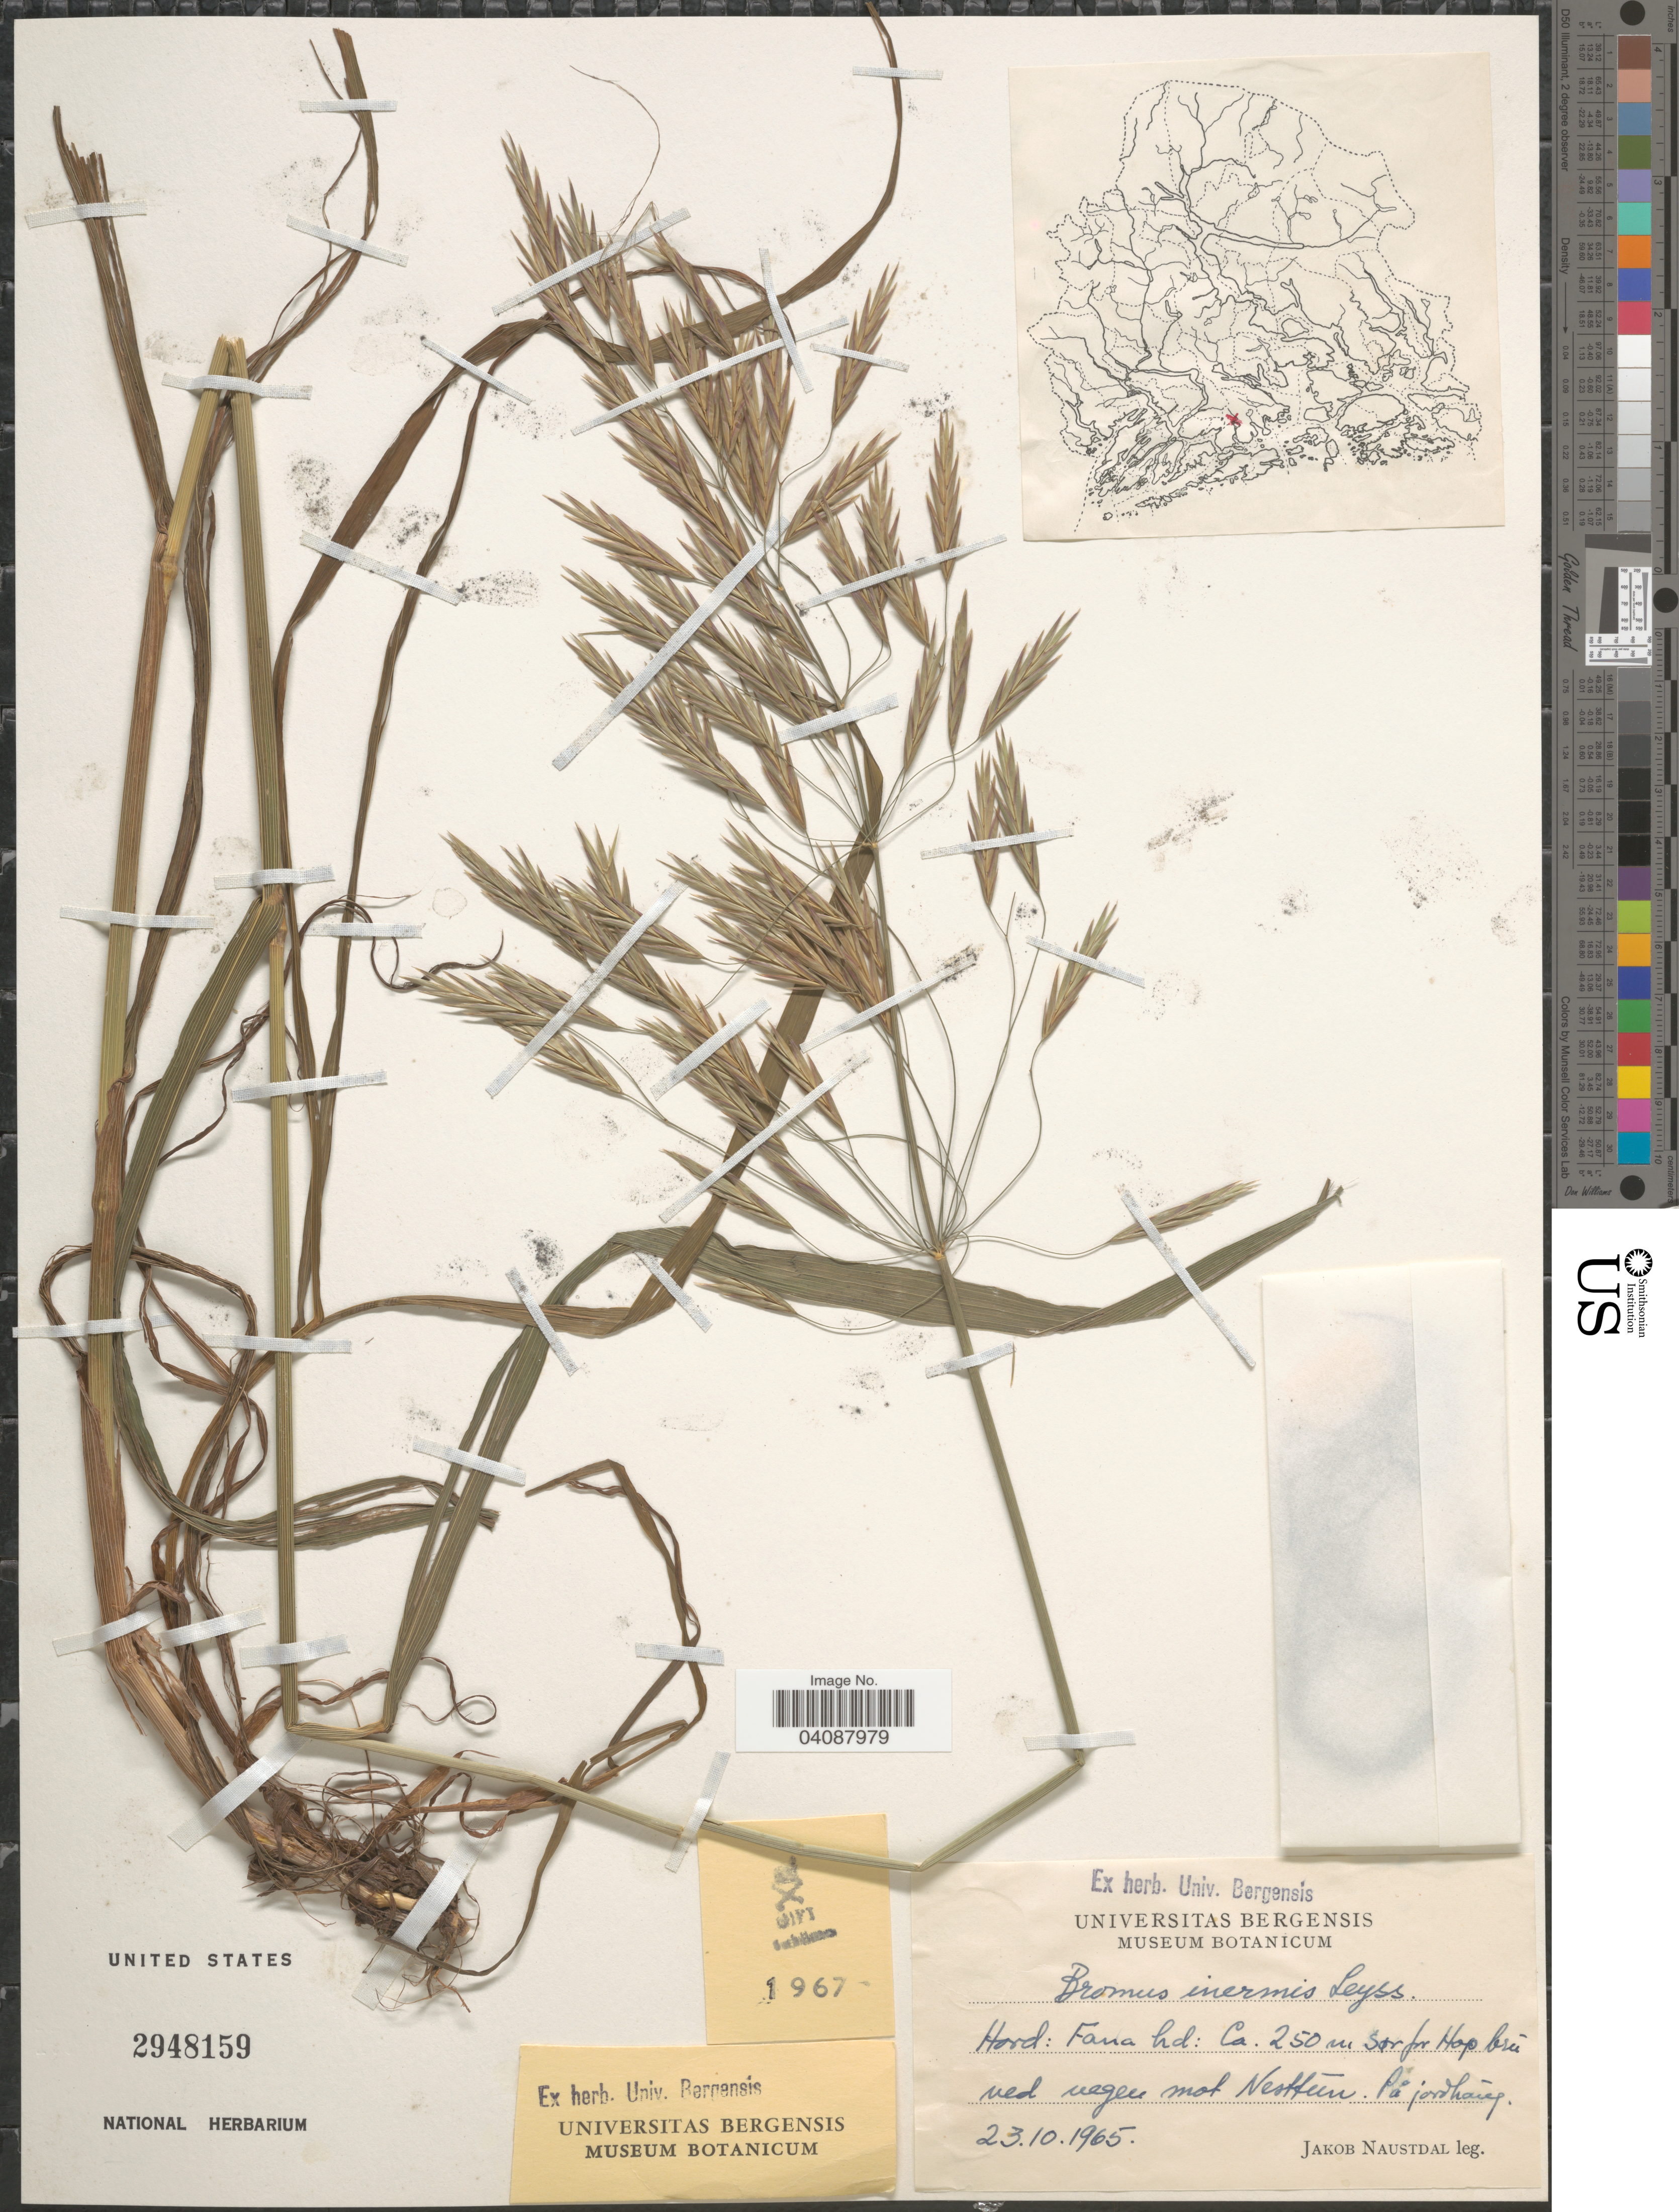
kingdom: Plantae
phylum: Tracheophyta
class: Liliopsida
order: Poales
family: Poaceae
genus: Bromus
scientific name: Bromus inermis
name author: Leyss.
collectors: J. Naustdal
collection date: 1965-10-23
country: Norway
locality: Hord: Fana hd: Sør fr Hopbru bru ved vegen mot Nesttún. På jordháng.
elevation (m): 250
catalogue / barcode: US 2948159